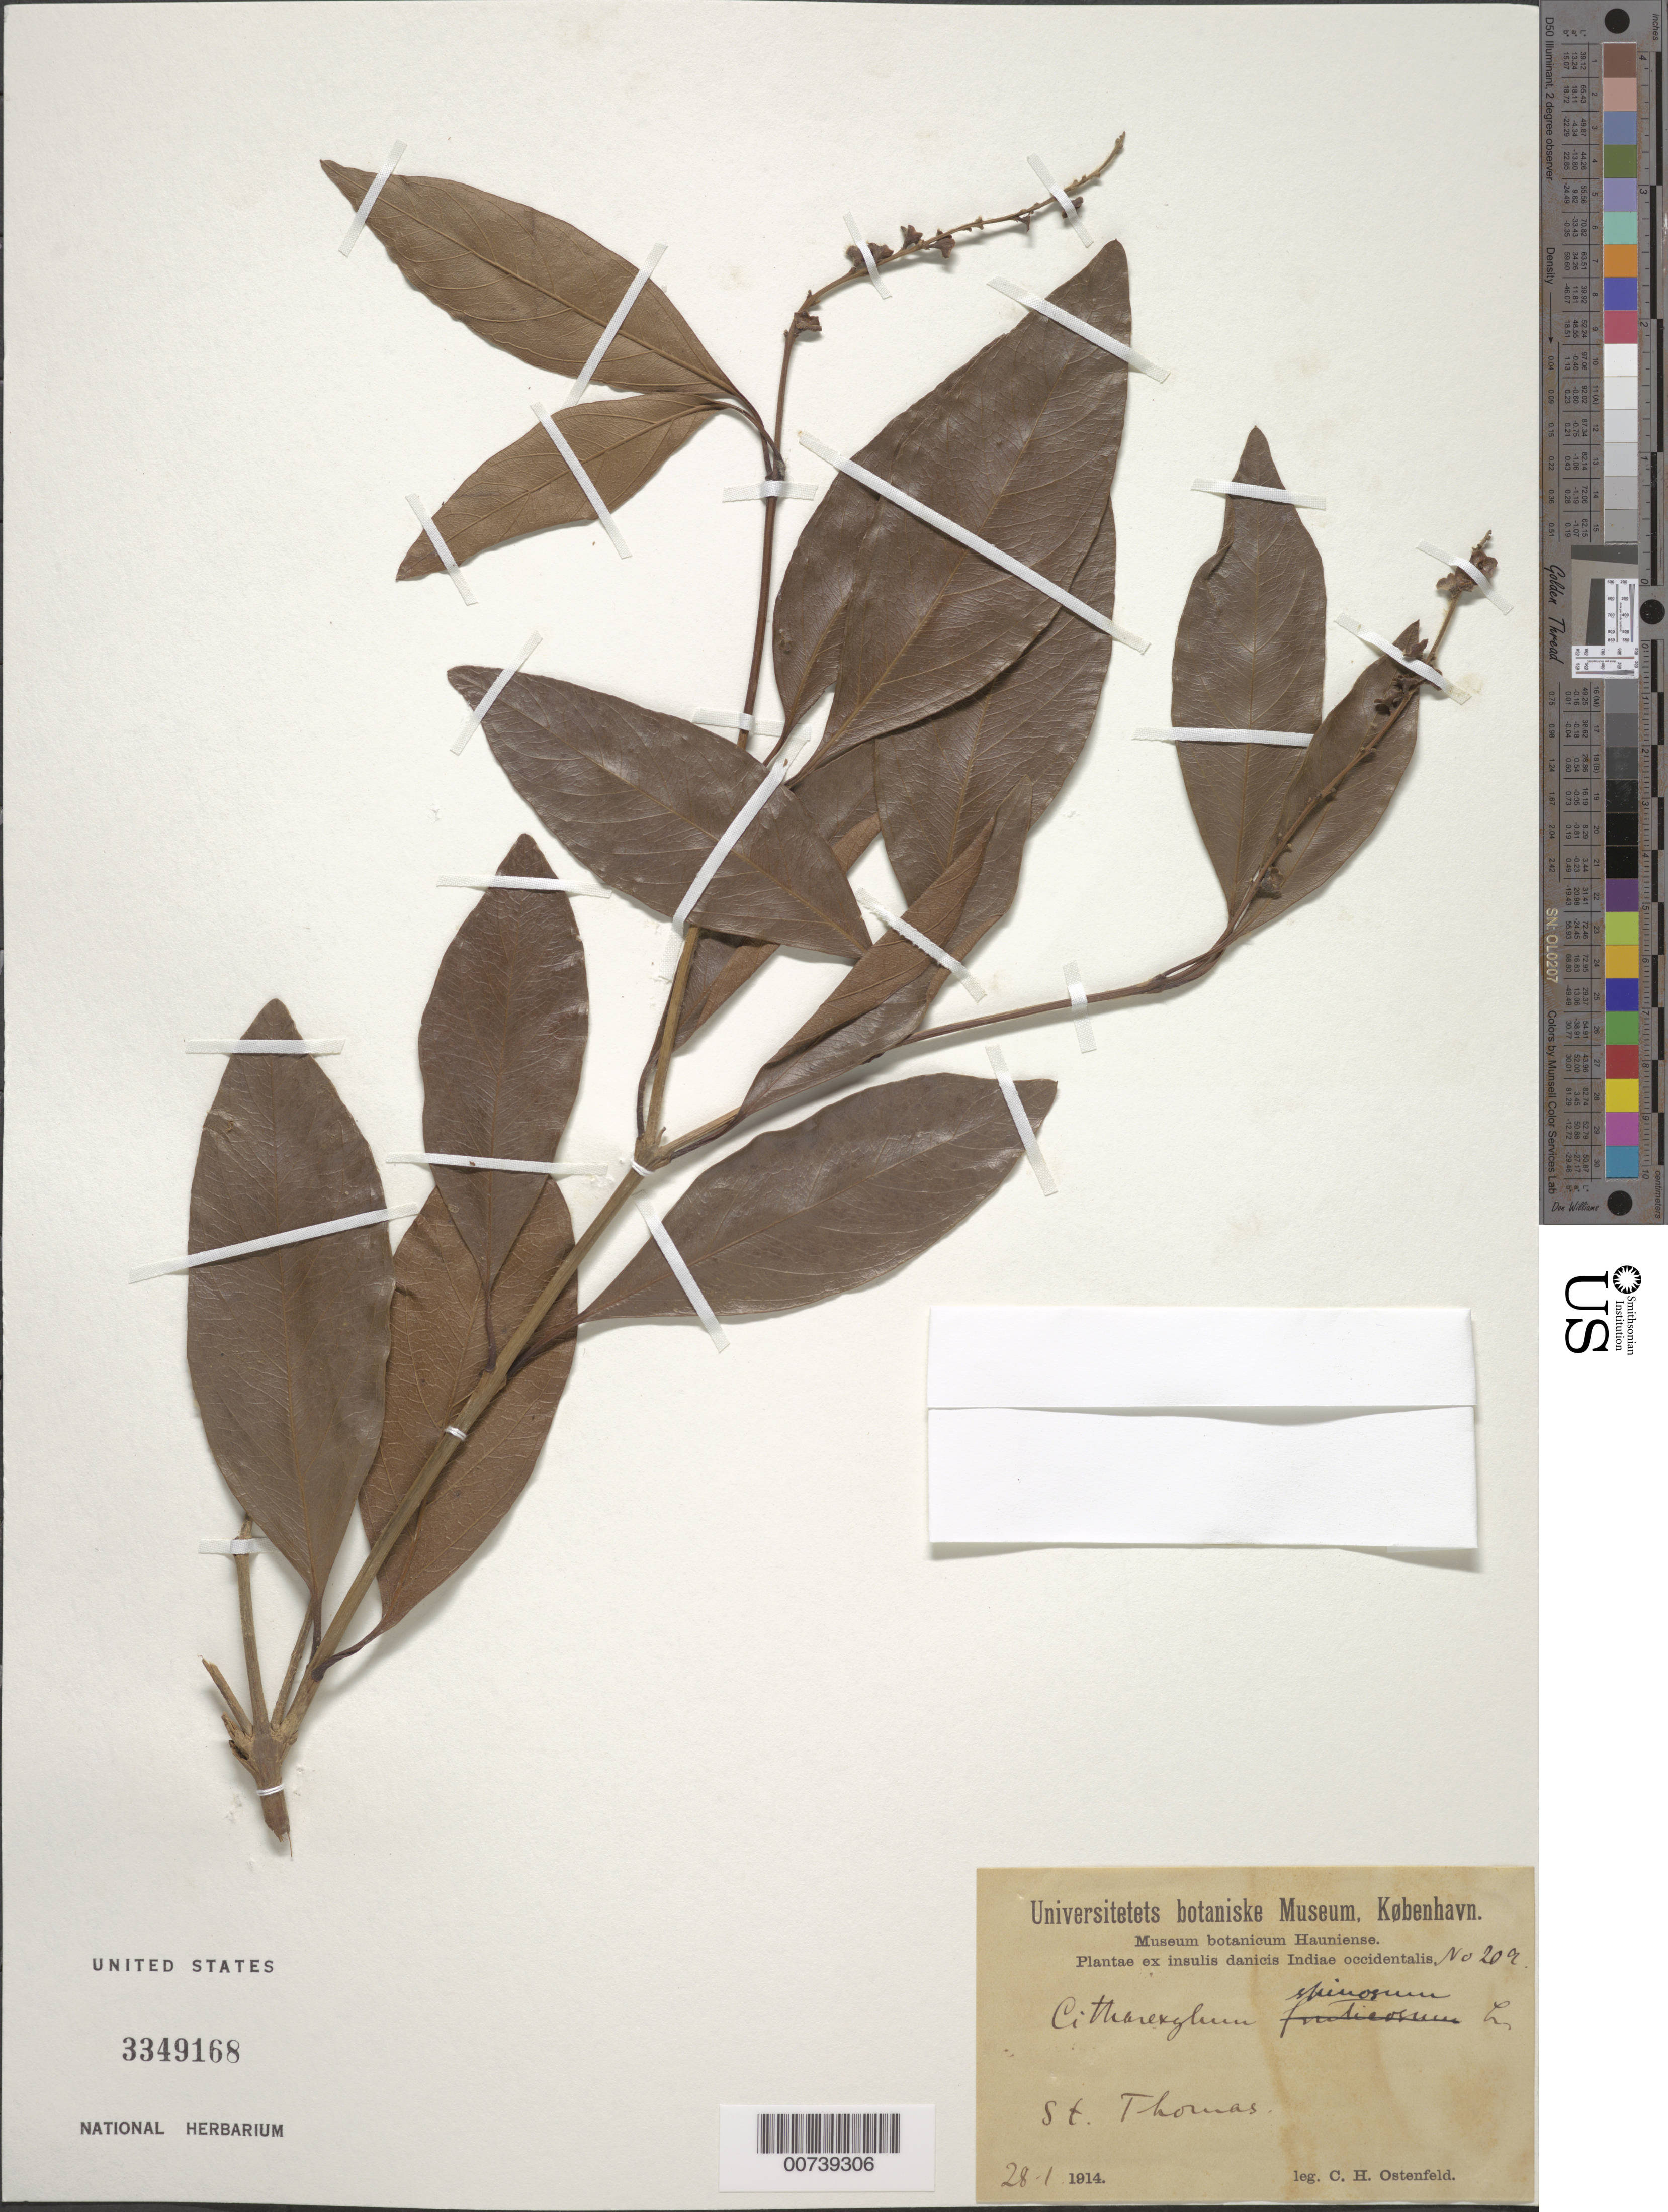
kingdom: Plantae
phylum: Tracheophyta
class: Magnoliopsida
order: Lamiales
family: Verbenaceae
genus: Citharexylum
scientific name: Citharexylum spinosum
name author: L.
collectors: C. Ostenfeld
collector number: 209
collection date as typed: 28 Jan 1914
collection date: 1914-01-28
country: U.S. Virgin Islands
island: St. Thomas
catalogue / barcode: US 3349168